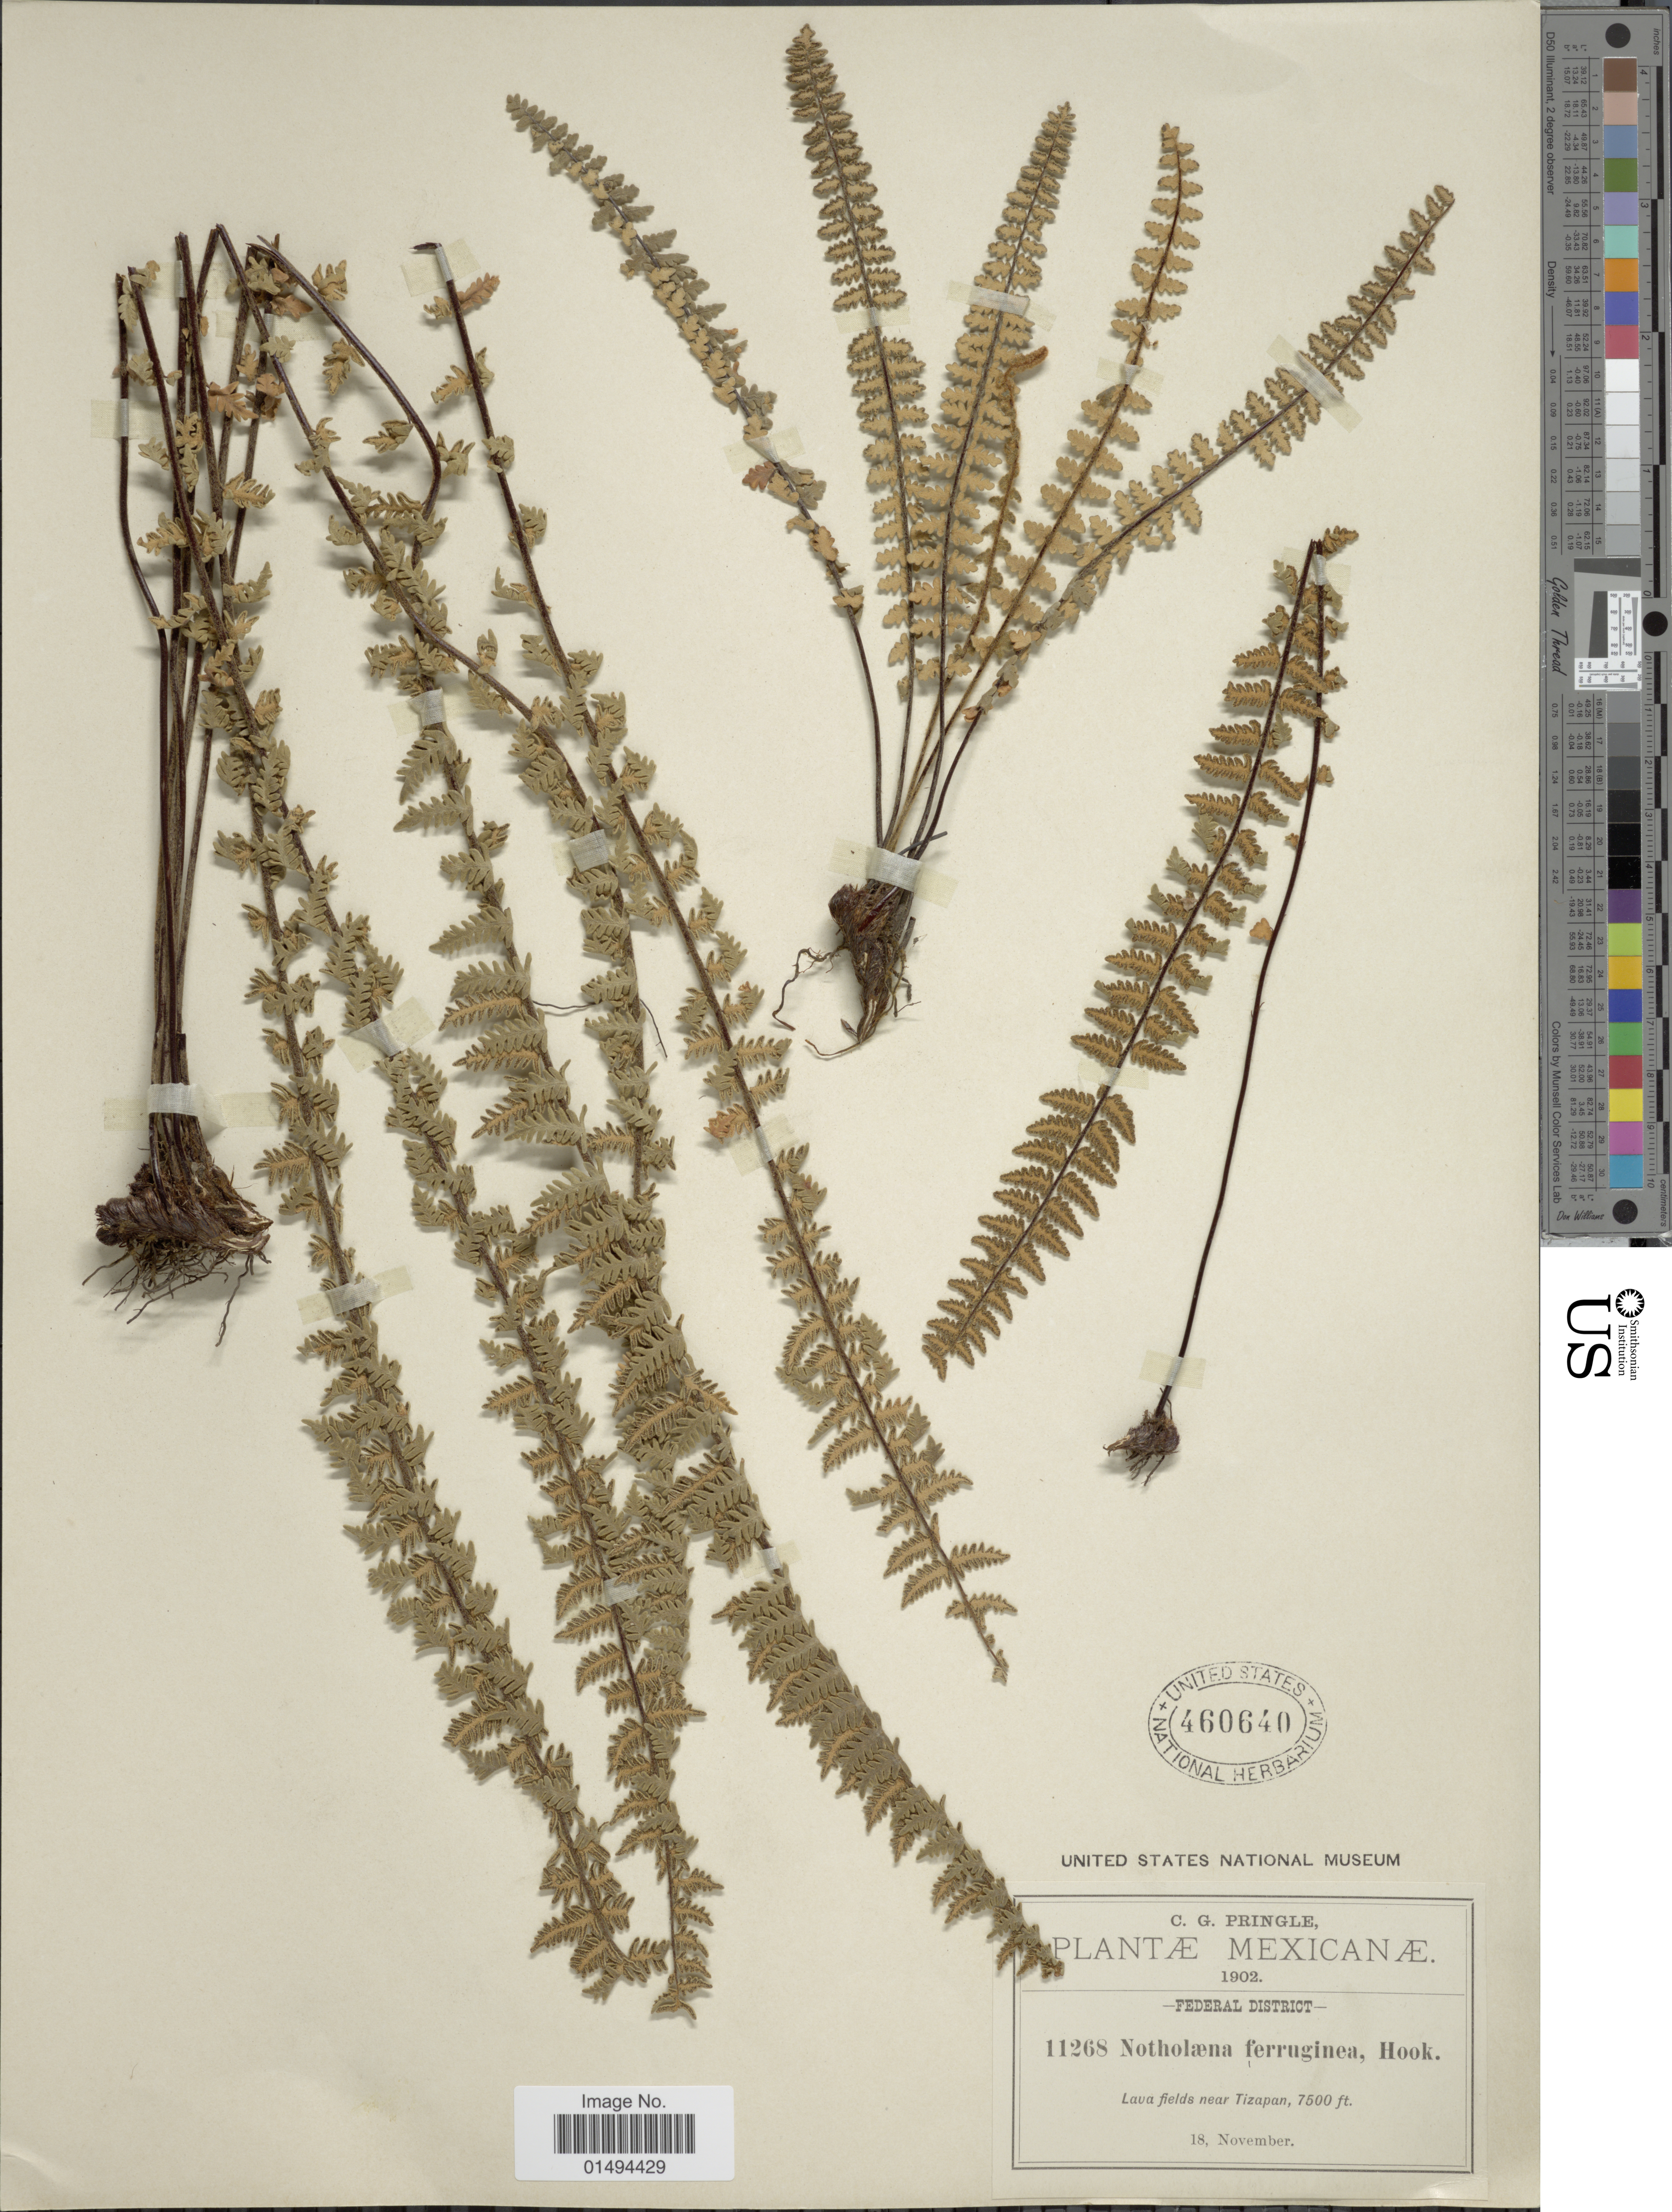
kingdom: Plantae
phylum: Tracheophyta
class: Polypodiopsida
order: Polypodiales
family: Pteridaceae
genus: Myriopteris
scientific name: Myriopteris aurea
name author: (Poir.) Grusz & Windham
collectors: C. G. Pringle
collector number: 11268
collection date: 1902-11-18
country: Mexico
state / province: Distrito Federal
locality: Lava fields near Tizapan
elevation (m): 2286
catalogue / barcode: US 460640